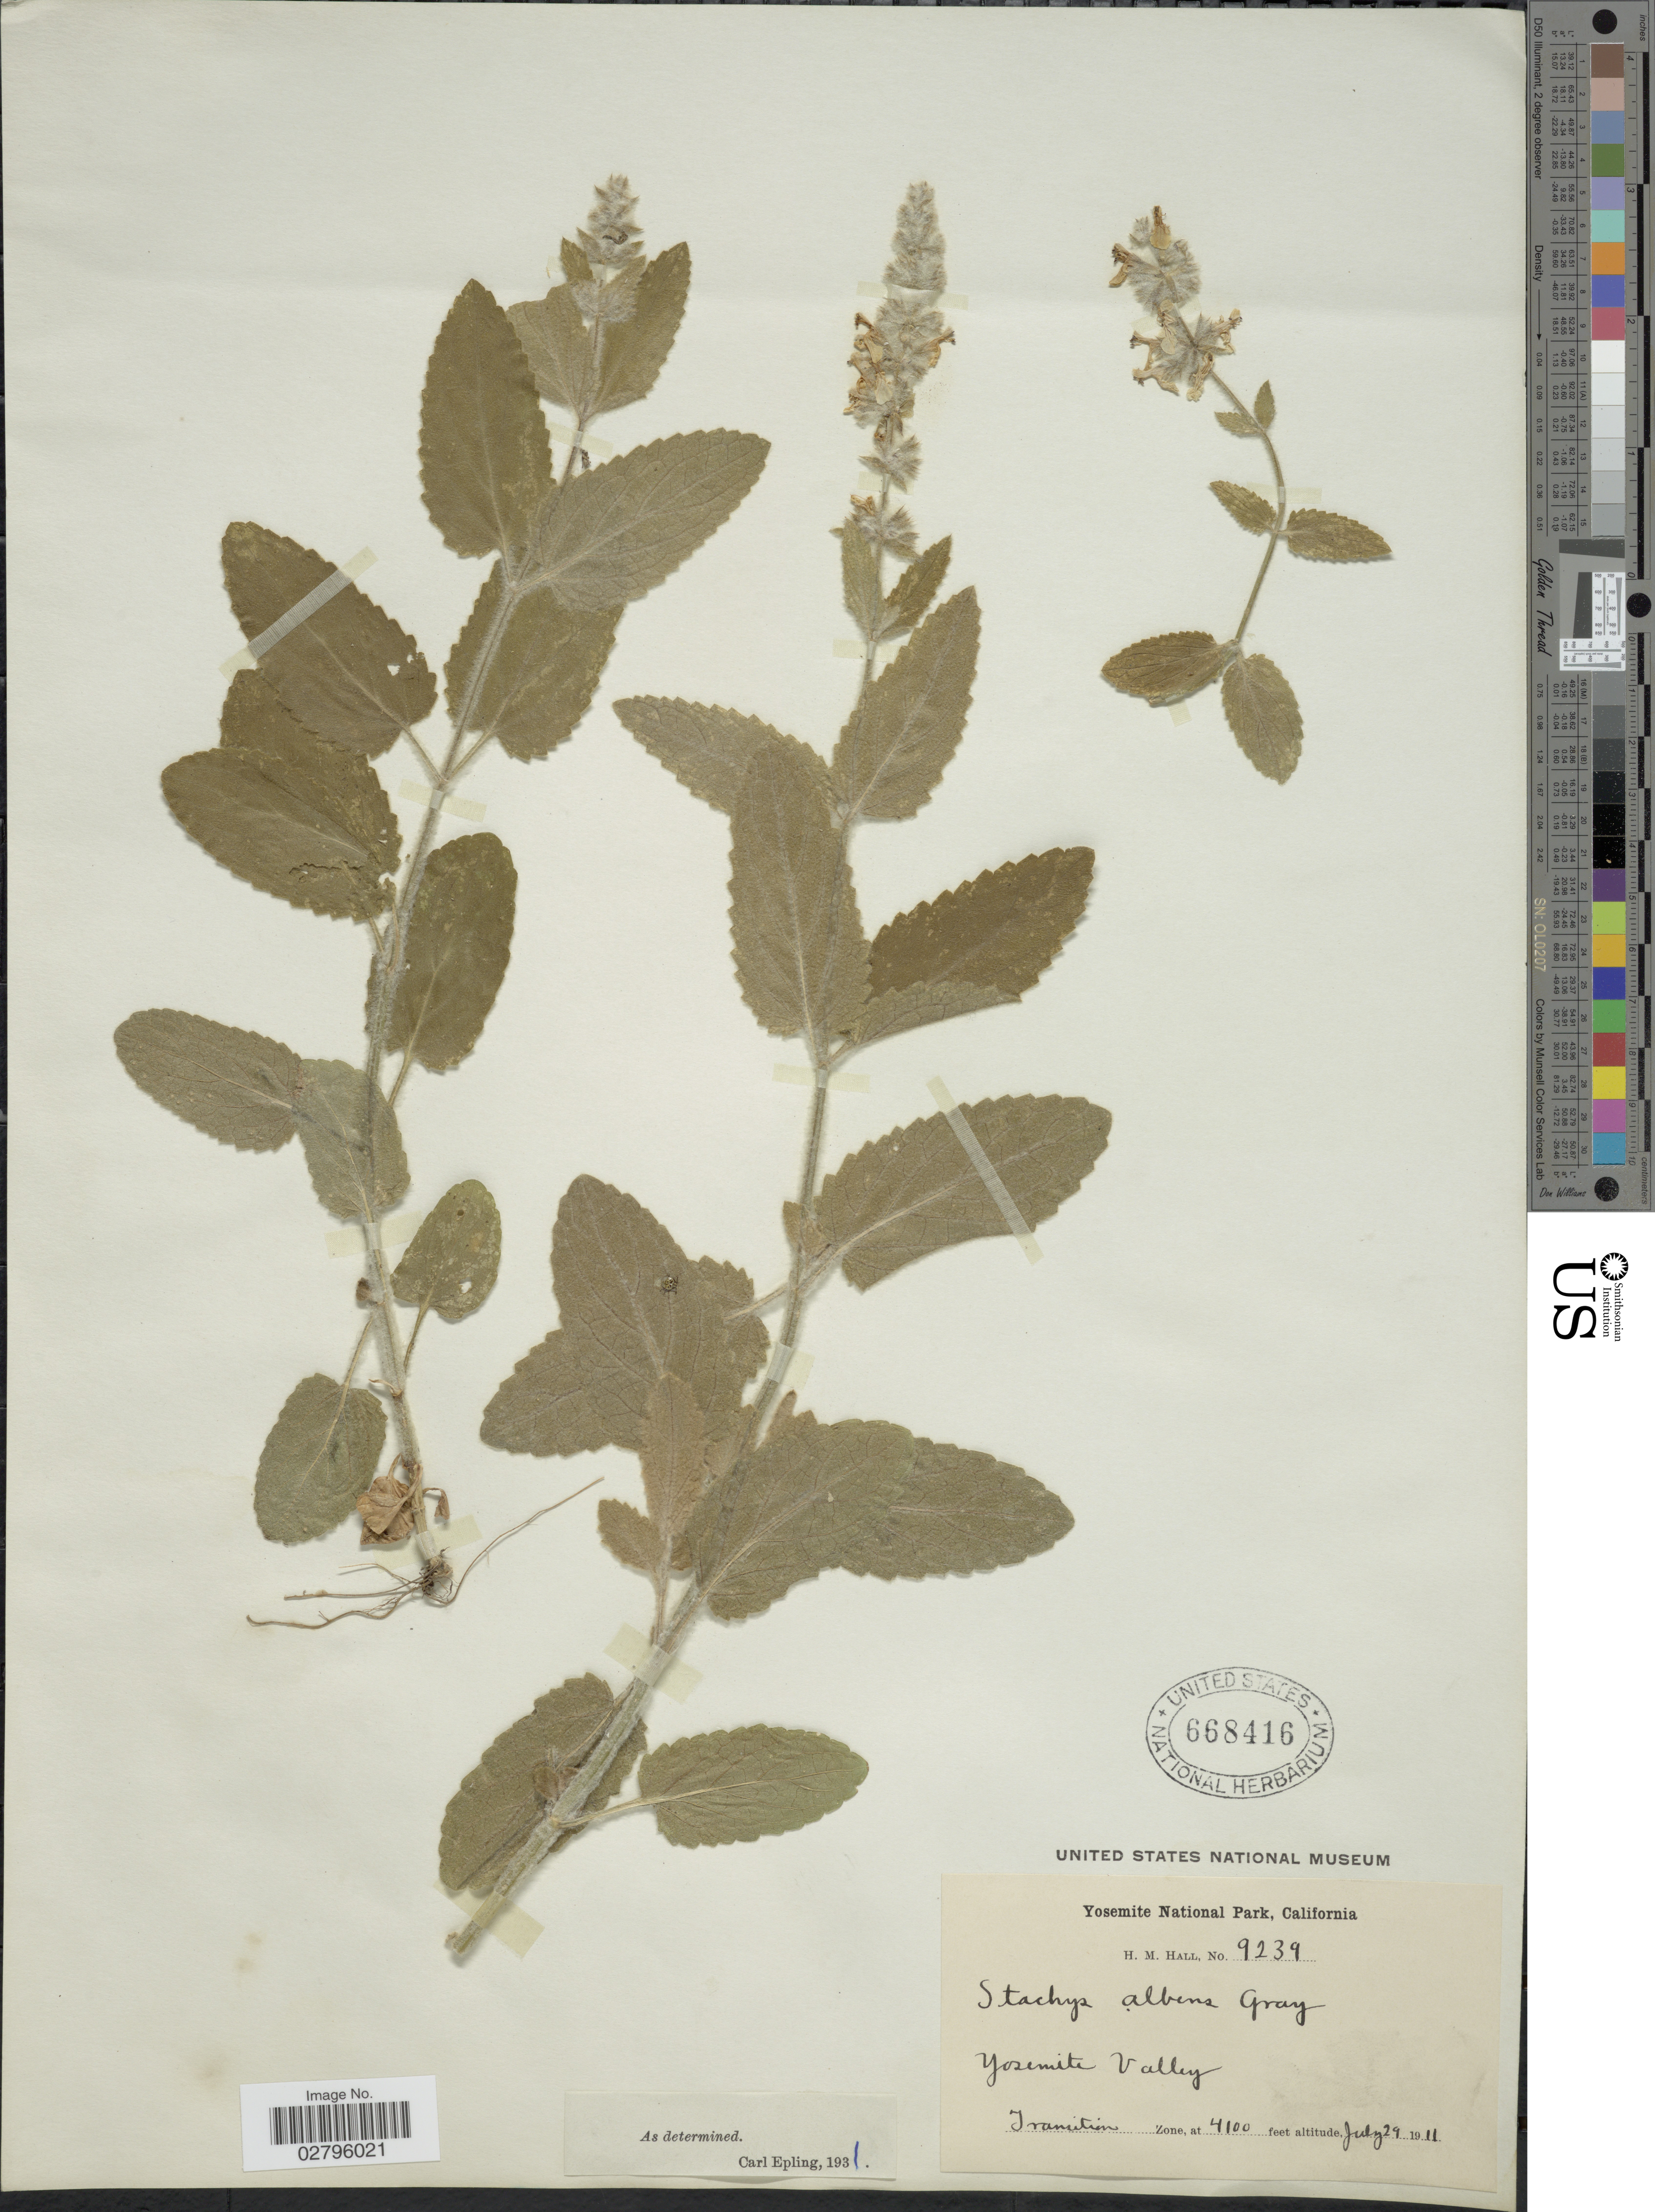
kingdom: Plantae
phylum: Tracheophyta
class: Magnoliopsida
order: Lamiales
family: Lamiaceae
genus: Stachys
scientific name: Stachys albens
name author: A. Gray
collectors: H. M. Hall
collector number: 9239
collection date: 1911-07-29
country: United States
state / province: California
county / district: Mariposa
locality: Yosemite National Park, Yosemite Valley. Transition Zone.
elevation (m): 1250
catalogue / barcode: US 668416